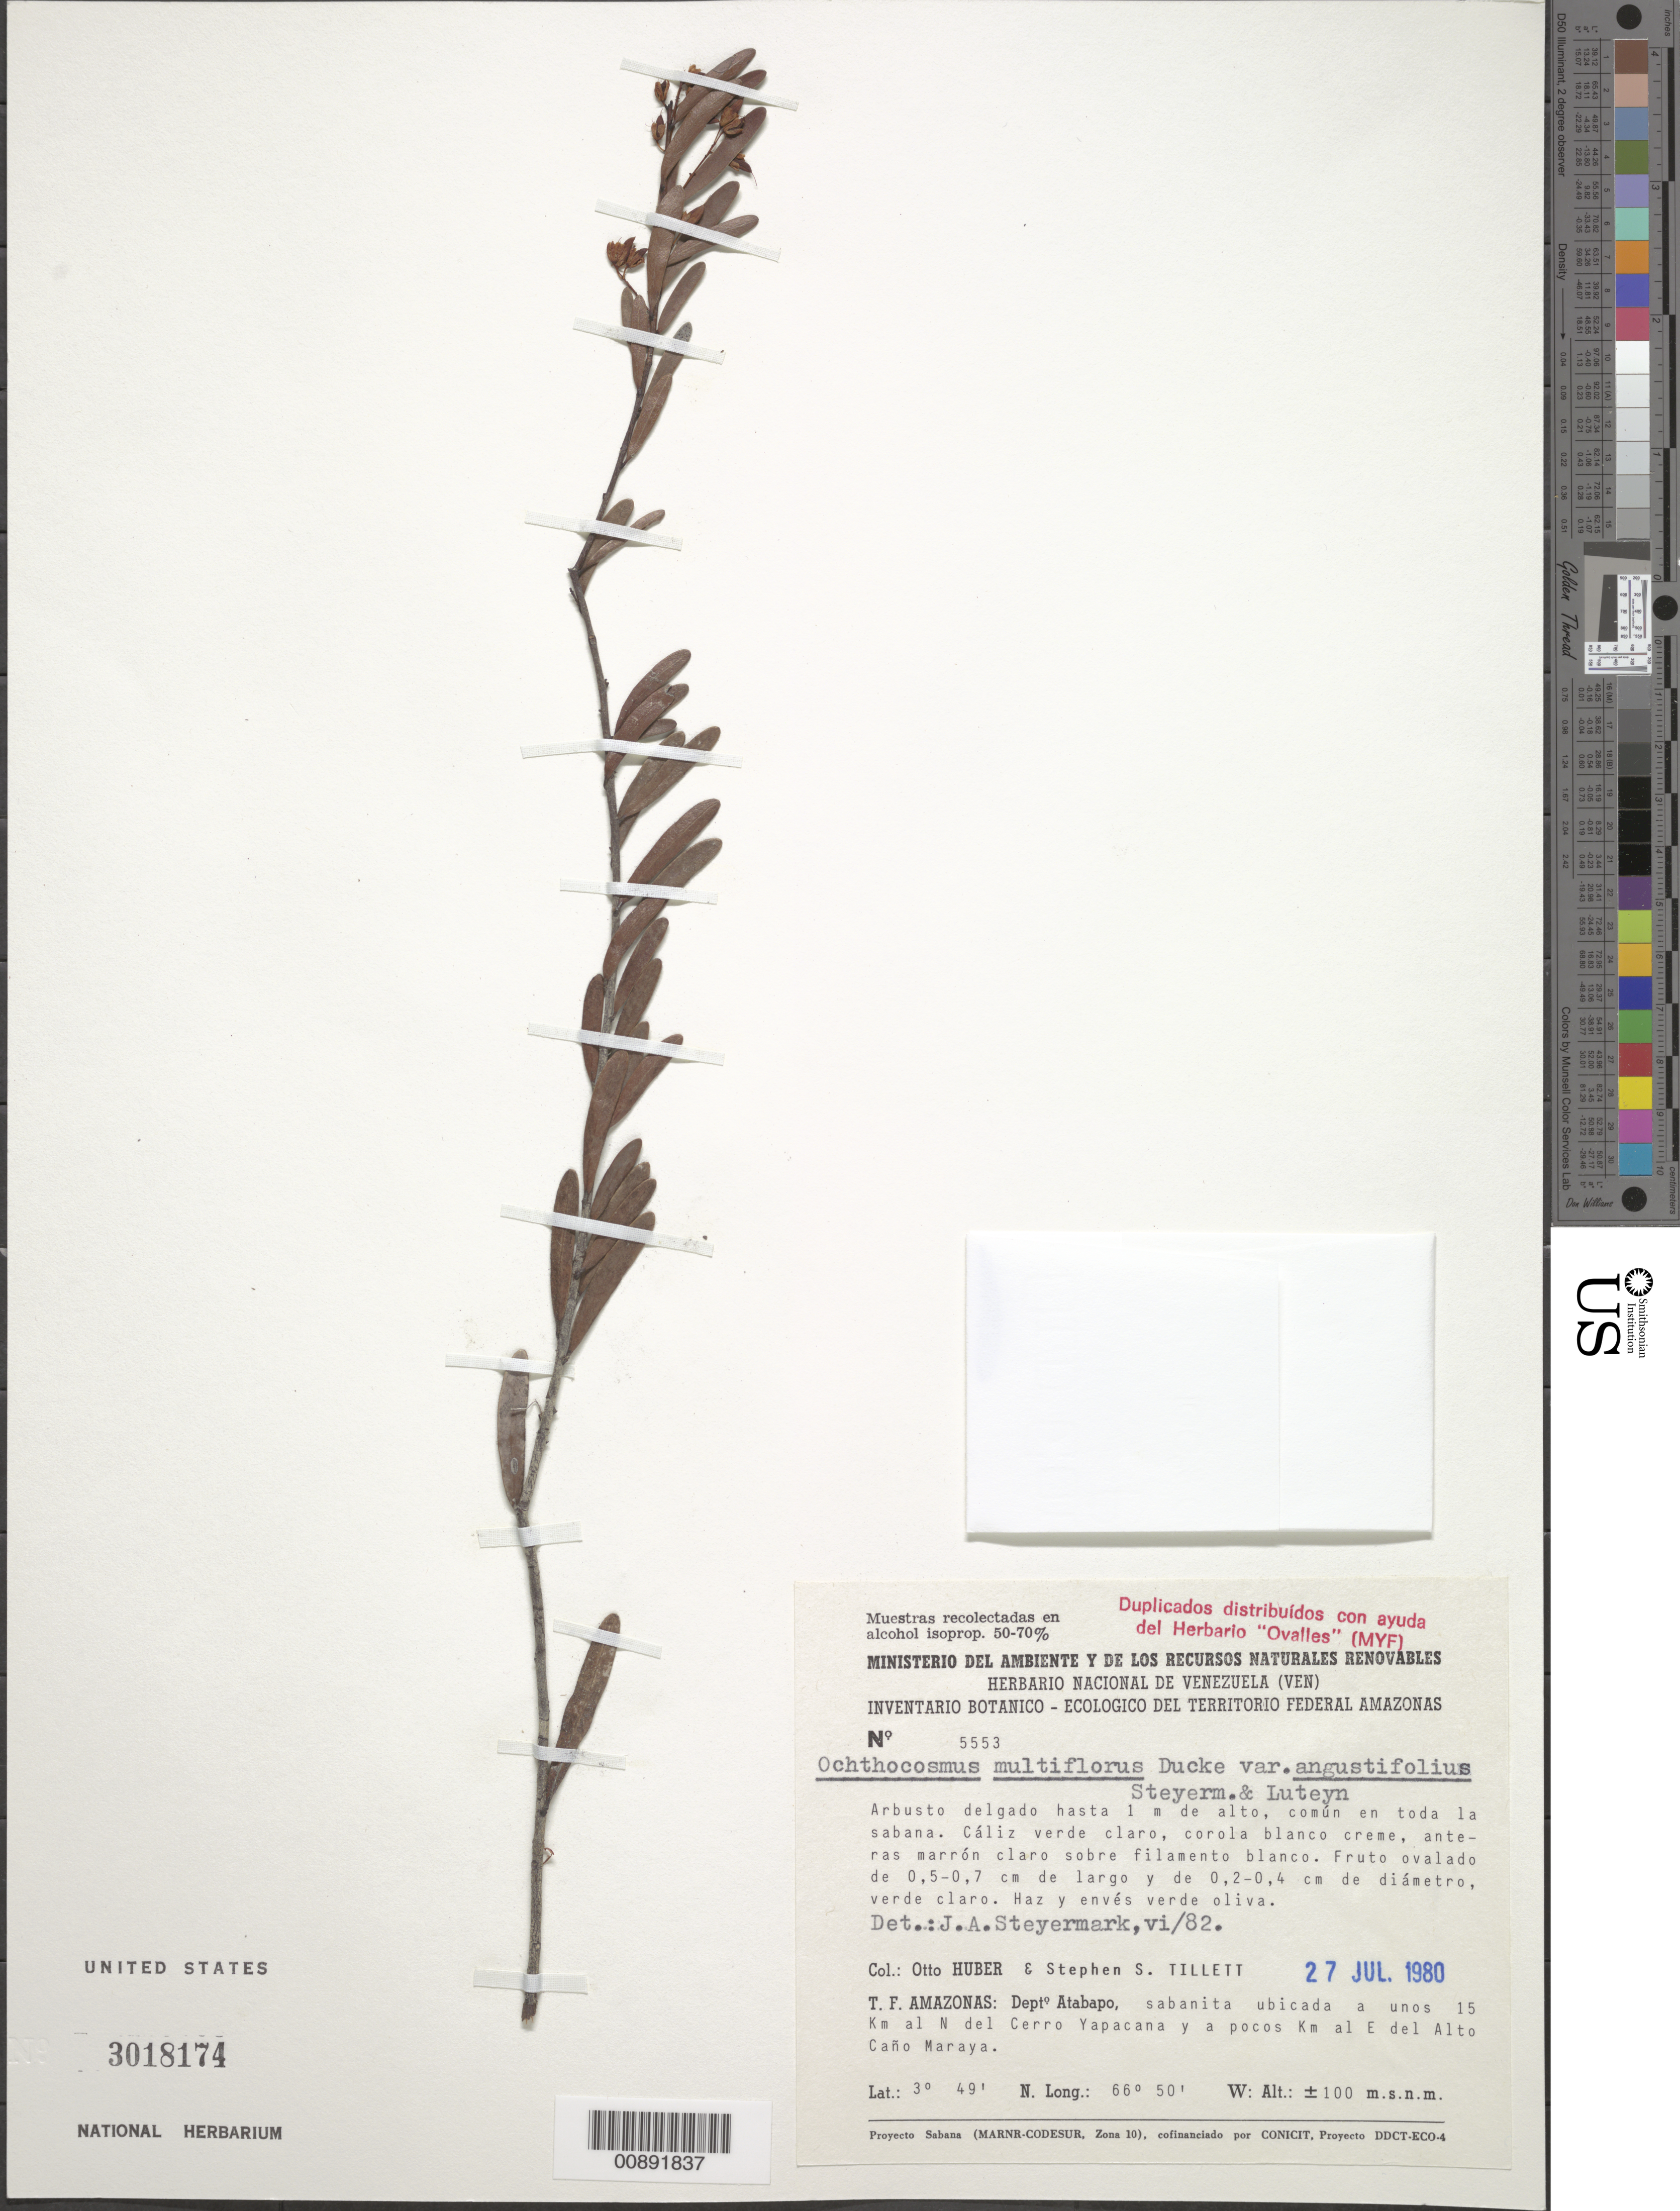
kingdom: Plantae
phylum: Tracheophyta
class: Magnoliopsida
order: Malpighiales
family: Ixonanthaceae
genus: Ochthocosmus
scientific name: Ochthocosmus multiflorus var. angustifolius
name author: Steyerm. & Luteyn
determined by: Steyermark, Julian A., (VEN)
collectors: O. Huber & S. S. Tillett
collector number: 5553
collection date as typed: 27-Jul-80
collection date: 1980-07-27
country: Venezuela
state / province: Amazonas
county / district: Atabapo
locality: Cerro Yapacána, 15 km al N, y a pocos km al E del Alto Caño Maraya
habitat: Sabana ubicada; en toda la sabana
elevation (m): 100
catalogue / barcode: US 3018174